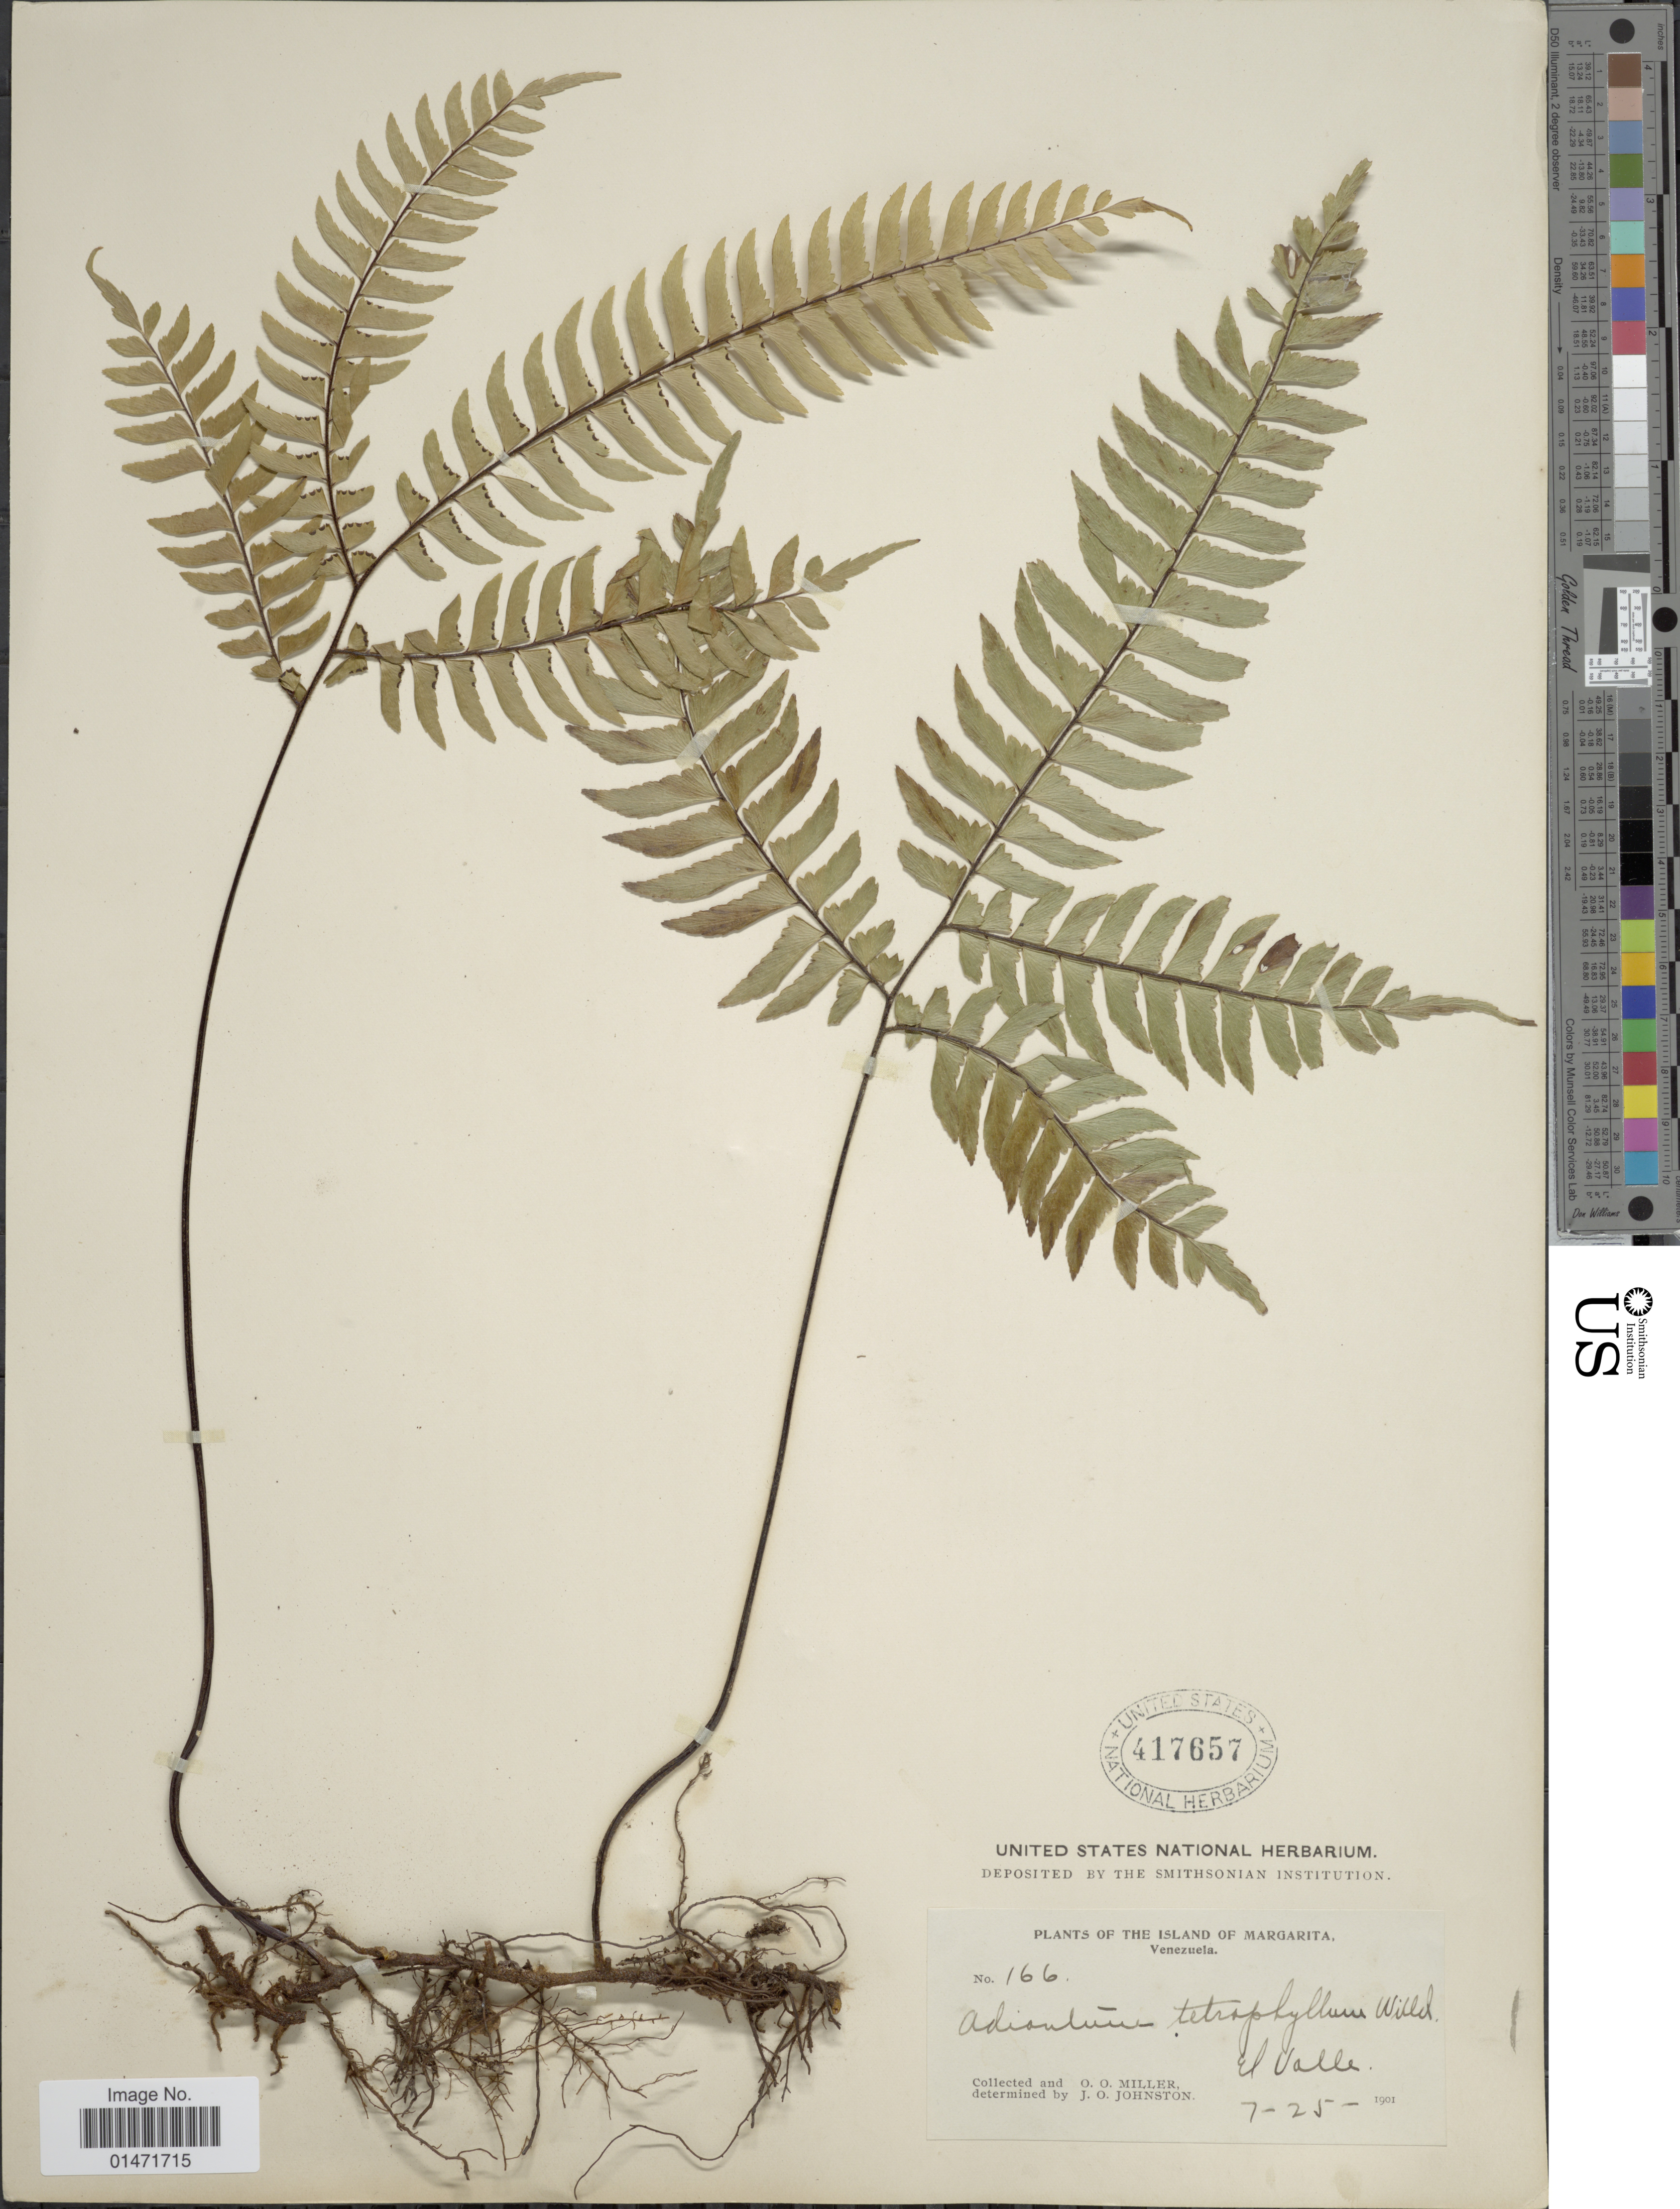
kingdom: Plantae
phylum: Tracheophyta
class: Polypodiopsida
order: Polypodiales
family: Pteridaceae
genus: Adiantum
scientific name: Adiantum tetraphyllum x A. villosum L.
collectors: O. O. Miller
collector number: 166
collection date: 1901-07-25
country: Venezuela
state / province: Nueva Esparta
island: Margarita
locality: Island of Margarita. El Valle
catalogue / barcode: US 417657